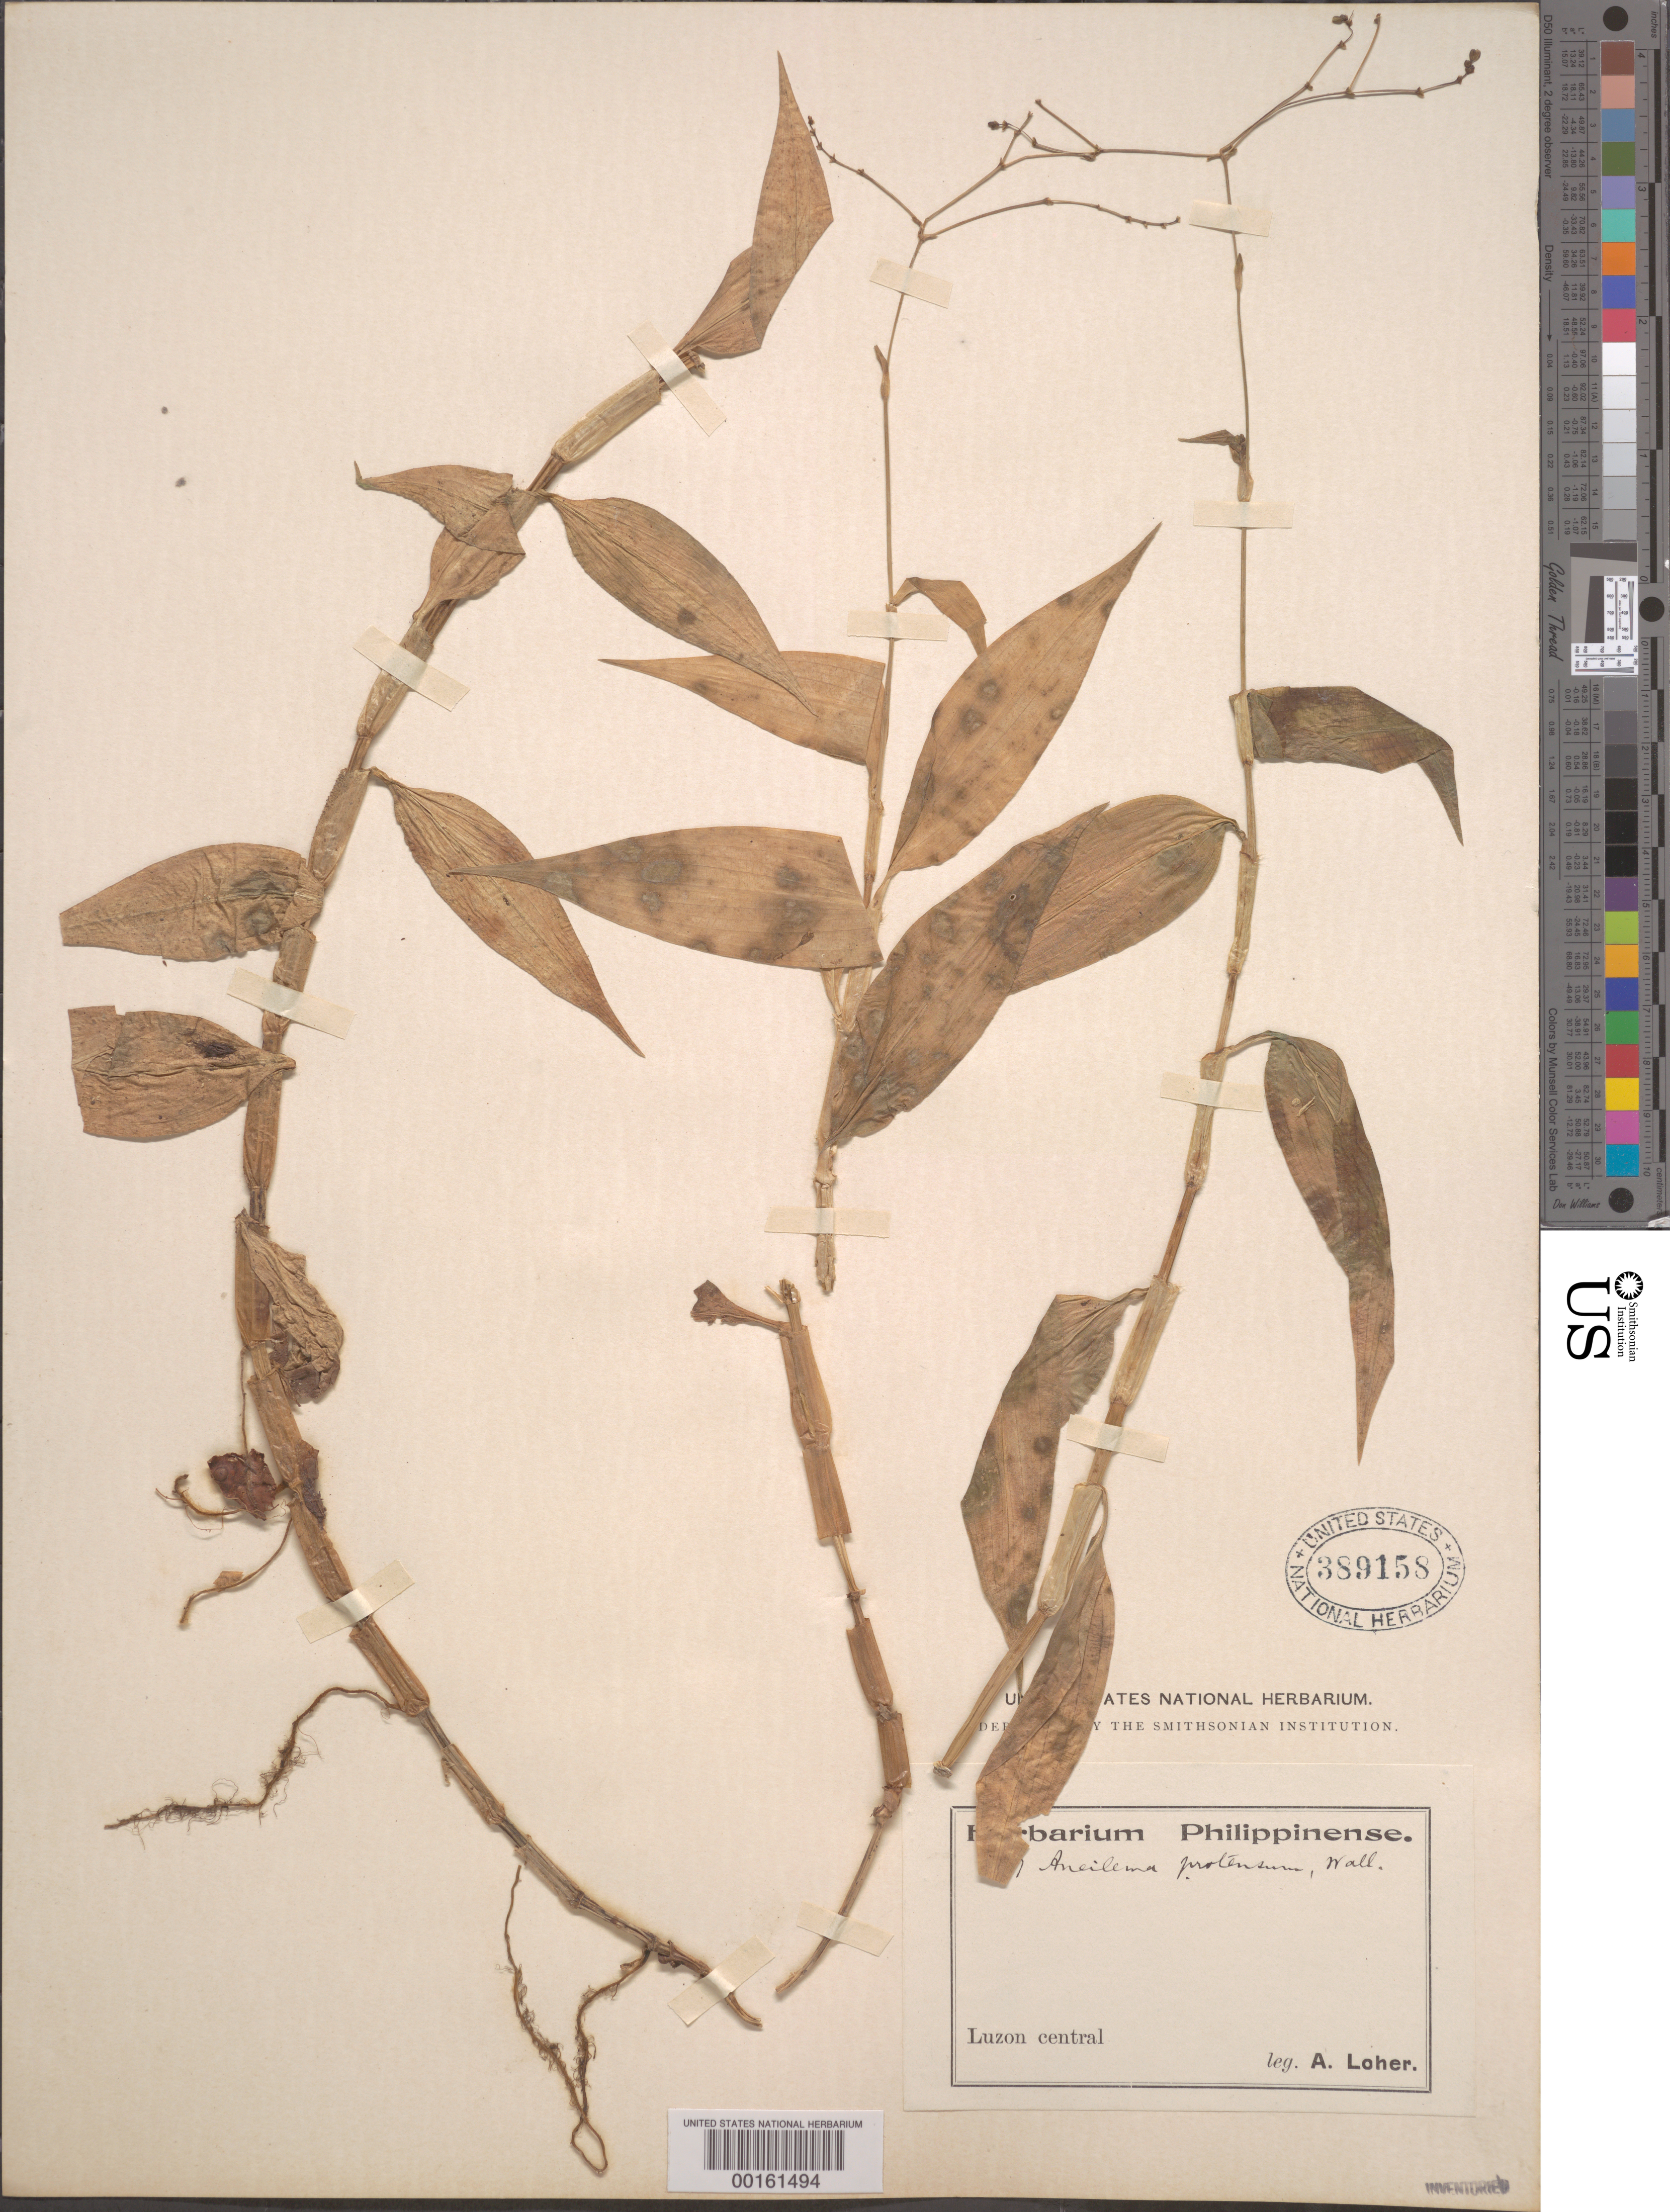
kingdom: Plantae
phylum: Tracheophyta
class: Liliopsida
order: Commelinales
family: Commelinaceae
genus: Rhopalephora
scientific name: Rhopalephora vitiensis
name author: (Seem.) Faden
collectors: A. Loher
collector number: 1937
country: Philippines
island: Luzon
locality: Central area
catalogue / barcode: US 389158